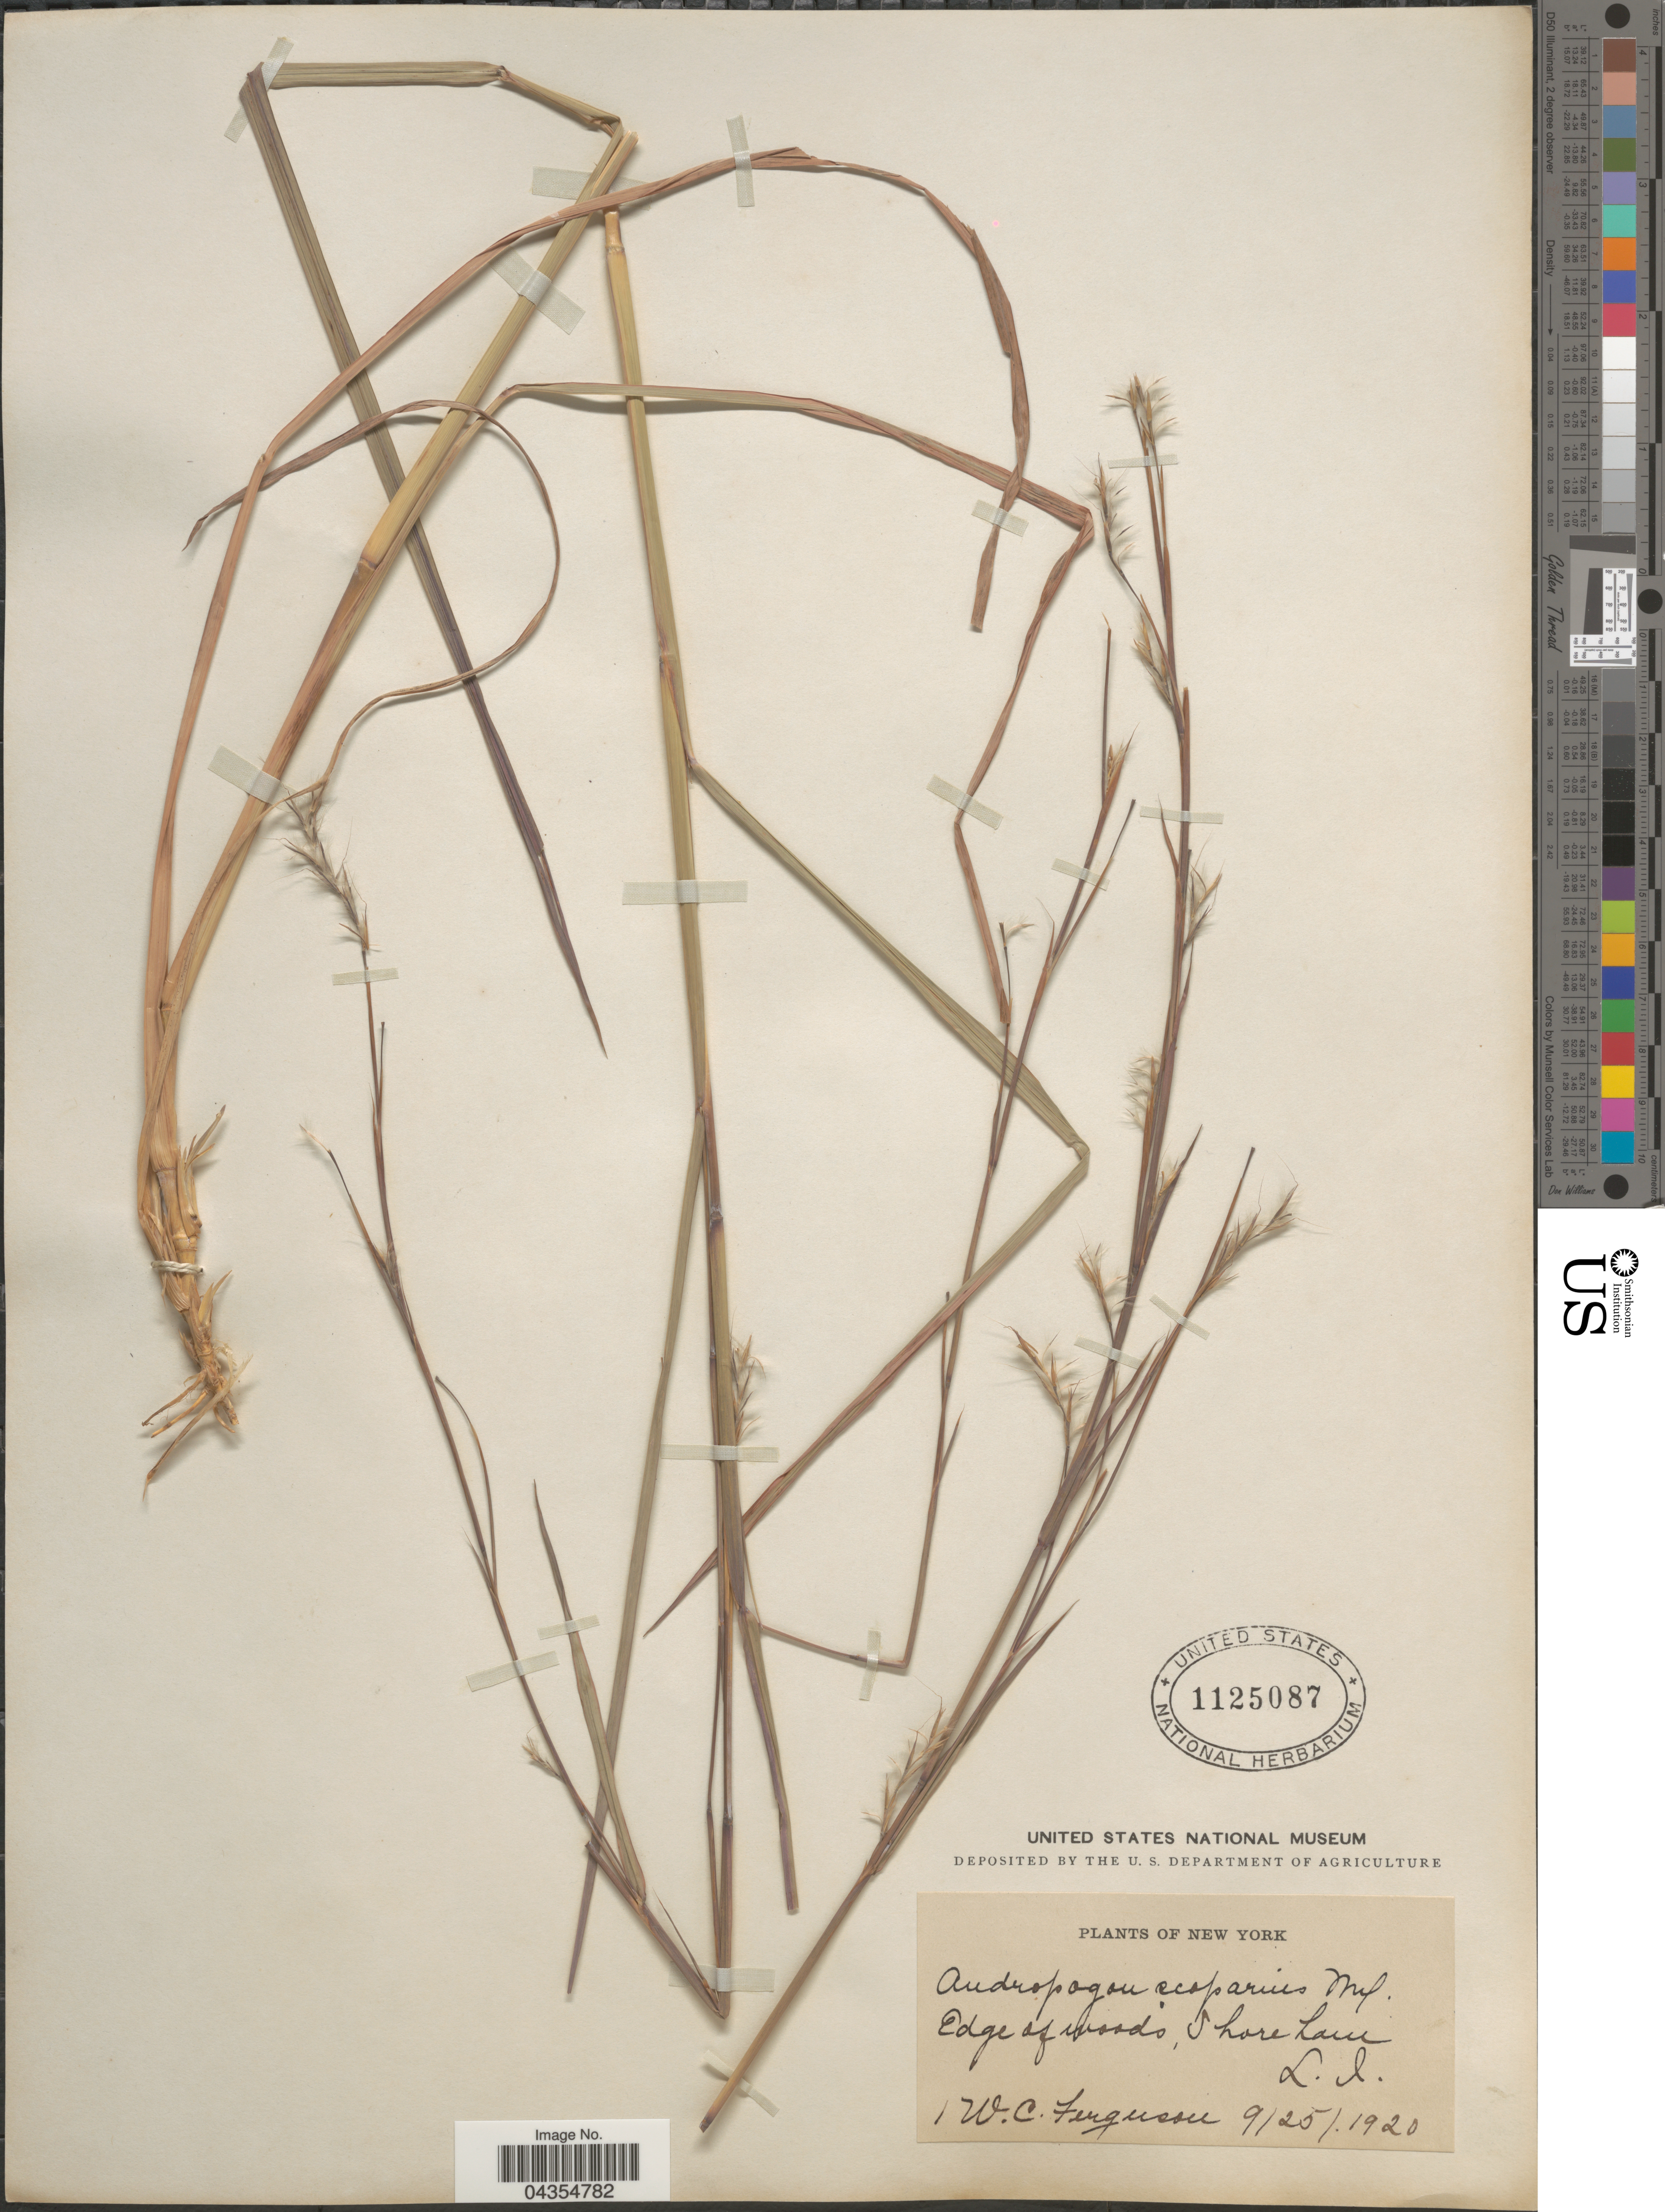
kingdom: Plantae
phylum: Tracheophyta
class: Liliopsida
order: Poales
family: Poaceae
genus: Schizachyrium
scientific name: Schizachyrium sanguineum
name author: (Retz.) Alston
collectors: W. Ferguson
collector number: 1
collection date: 1920-09-25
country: United States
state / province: New York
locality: Edge of woods, Shorelane. L. I.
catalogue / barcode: US 1125087